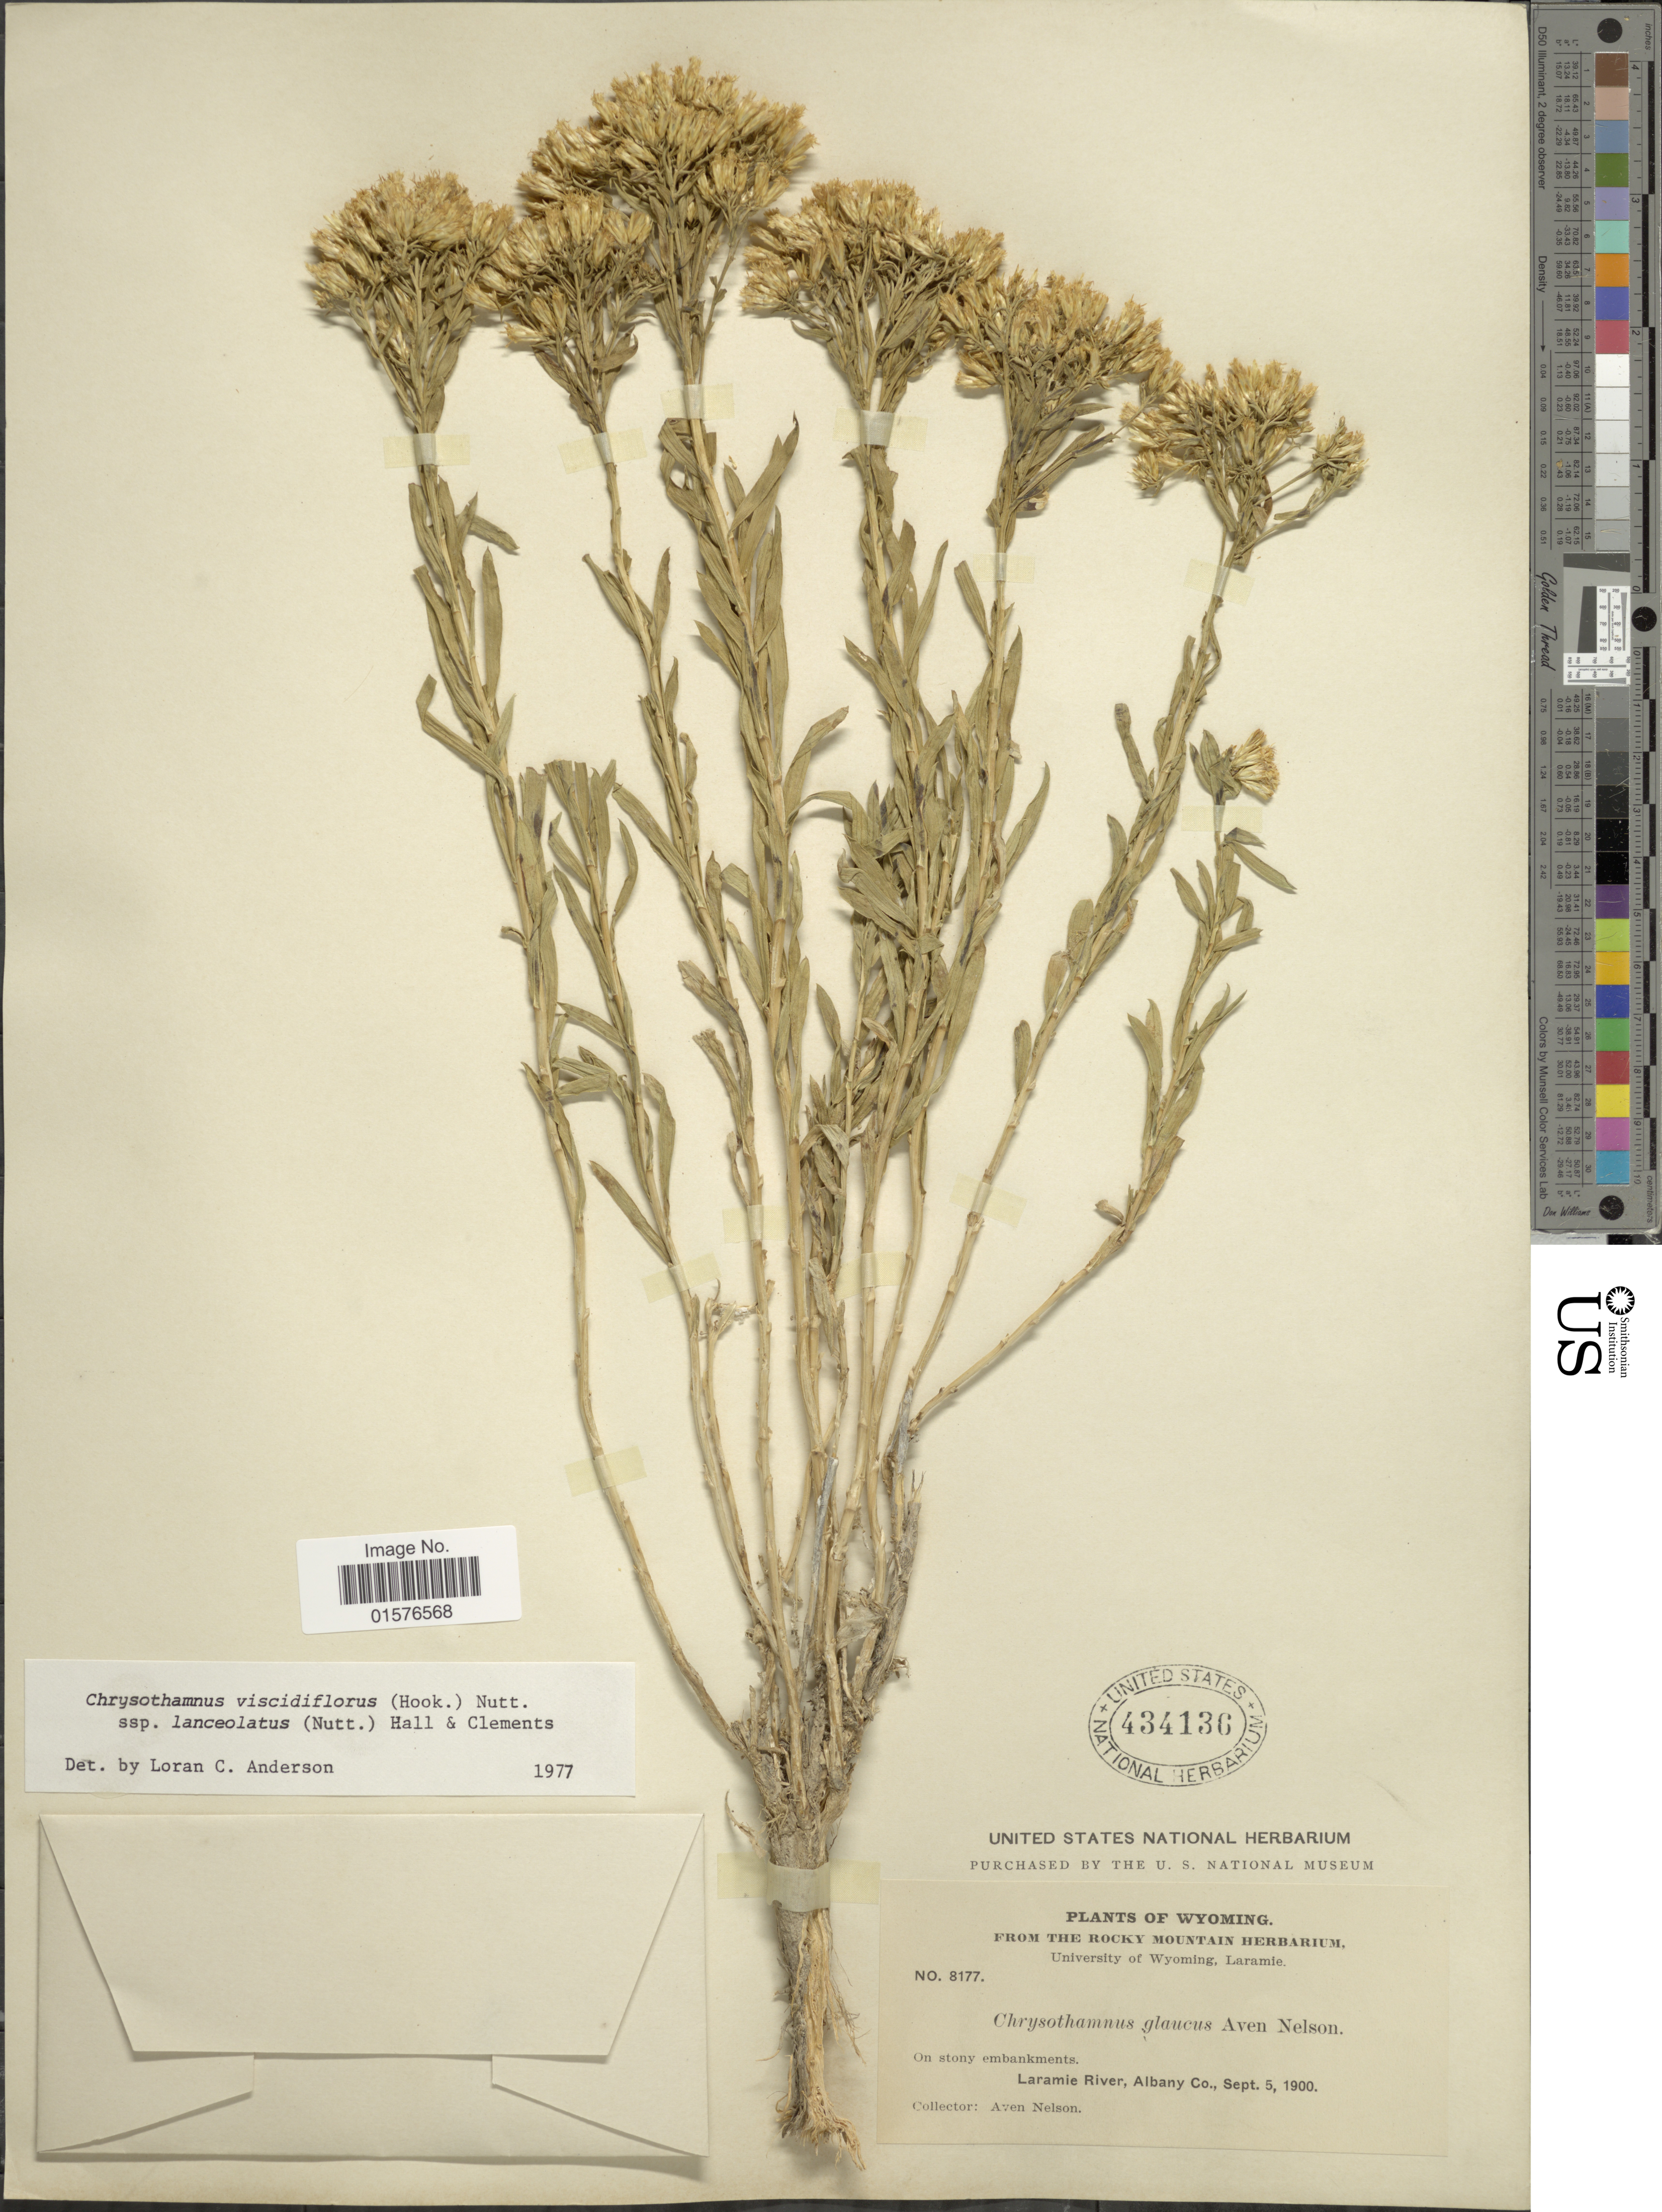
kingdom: Plantae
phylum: Tracheophyta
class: Magnoliopsida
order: Asterales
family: Asteraceae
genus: Chrysothamnus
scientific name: Chrysothamnus viscidiflorus subsp. lanceolatus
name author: (Nutt.) H.M. Hall & Clem.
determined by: Urbatsch, Lowell E., Curator (LSU), Louisiana State University (UNITED STATES)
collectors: A. Nelson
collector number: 8177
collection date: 1900-09-05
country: United States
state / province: Wyoming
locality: Laramie River, Albany Co.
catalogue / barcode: US 434136